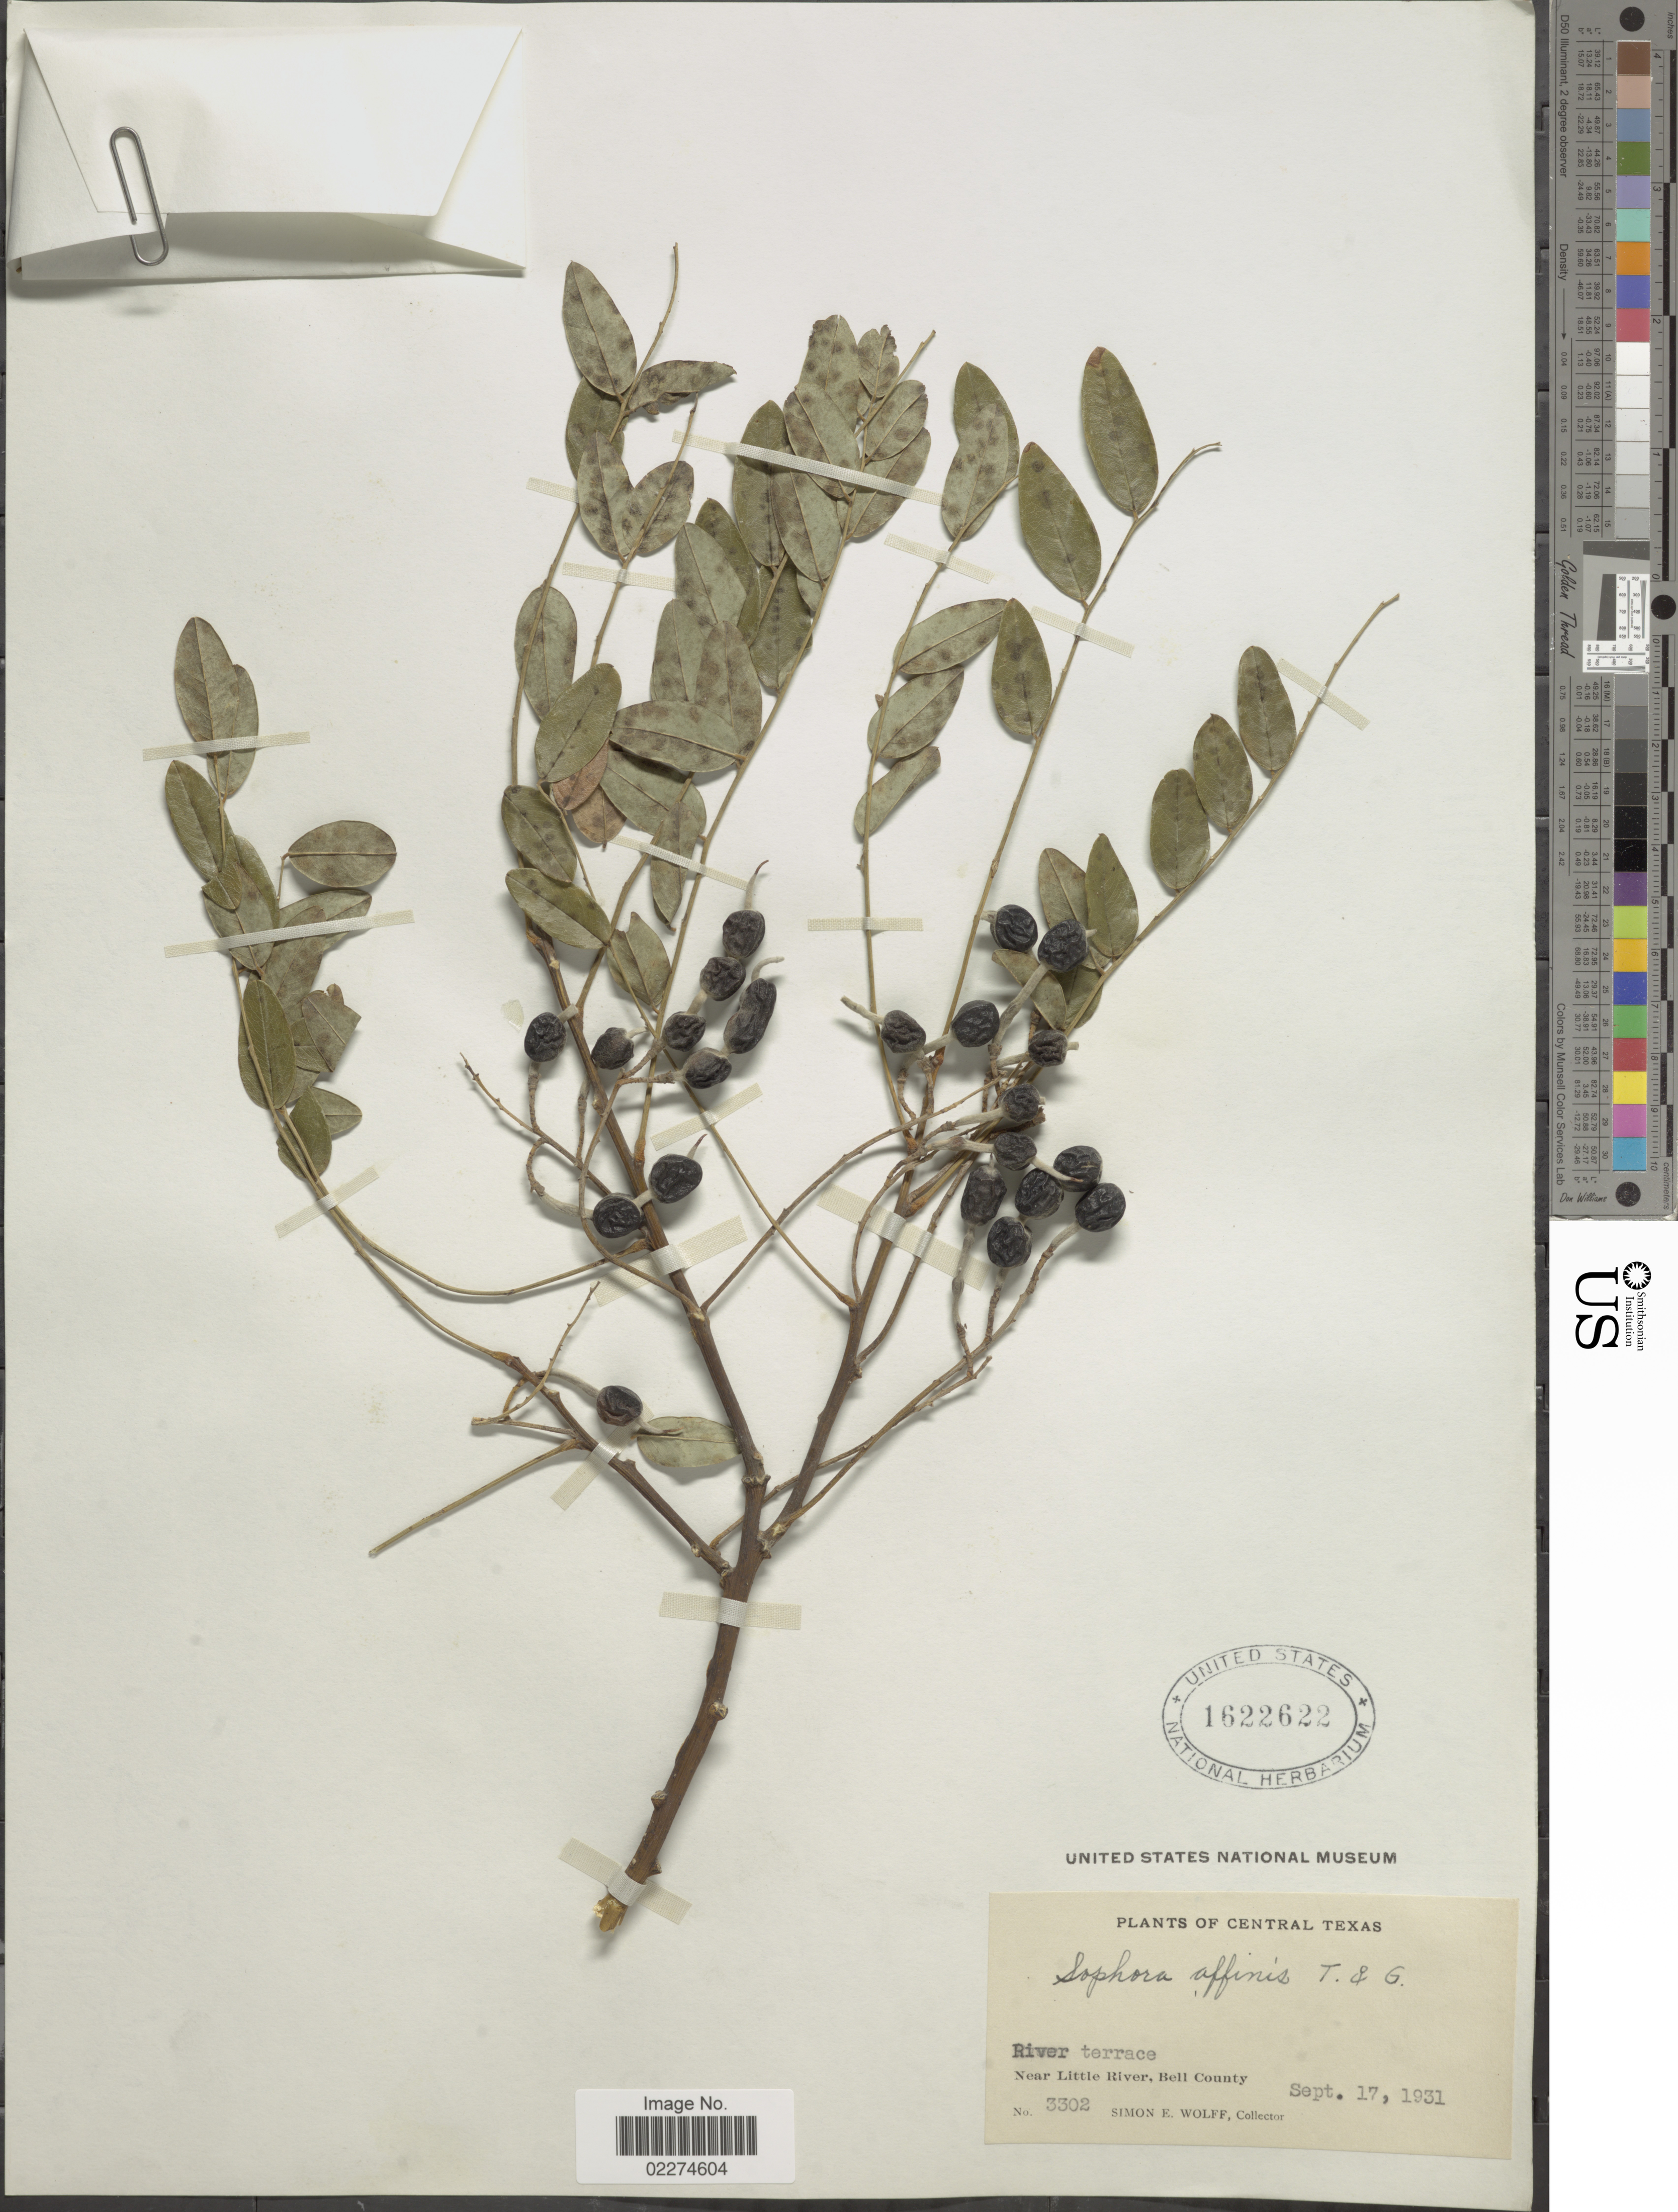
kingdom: Plantae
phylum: Tracheophyta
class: Magnoliopsida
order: Fabales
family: Fabaceae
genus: Sophora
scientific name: Sophora affinis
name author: Torr. & A. Gray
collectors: S. E. Wolff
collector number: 3302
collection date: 1931-09-17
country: United States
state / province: Texas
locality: Central Texas, Near Little River, Bell County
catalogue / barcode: US 1622622